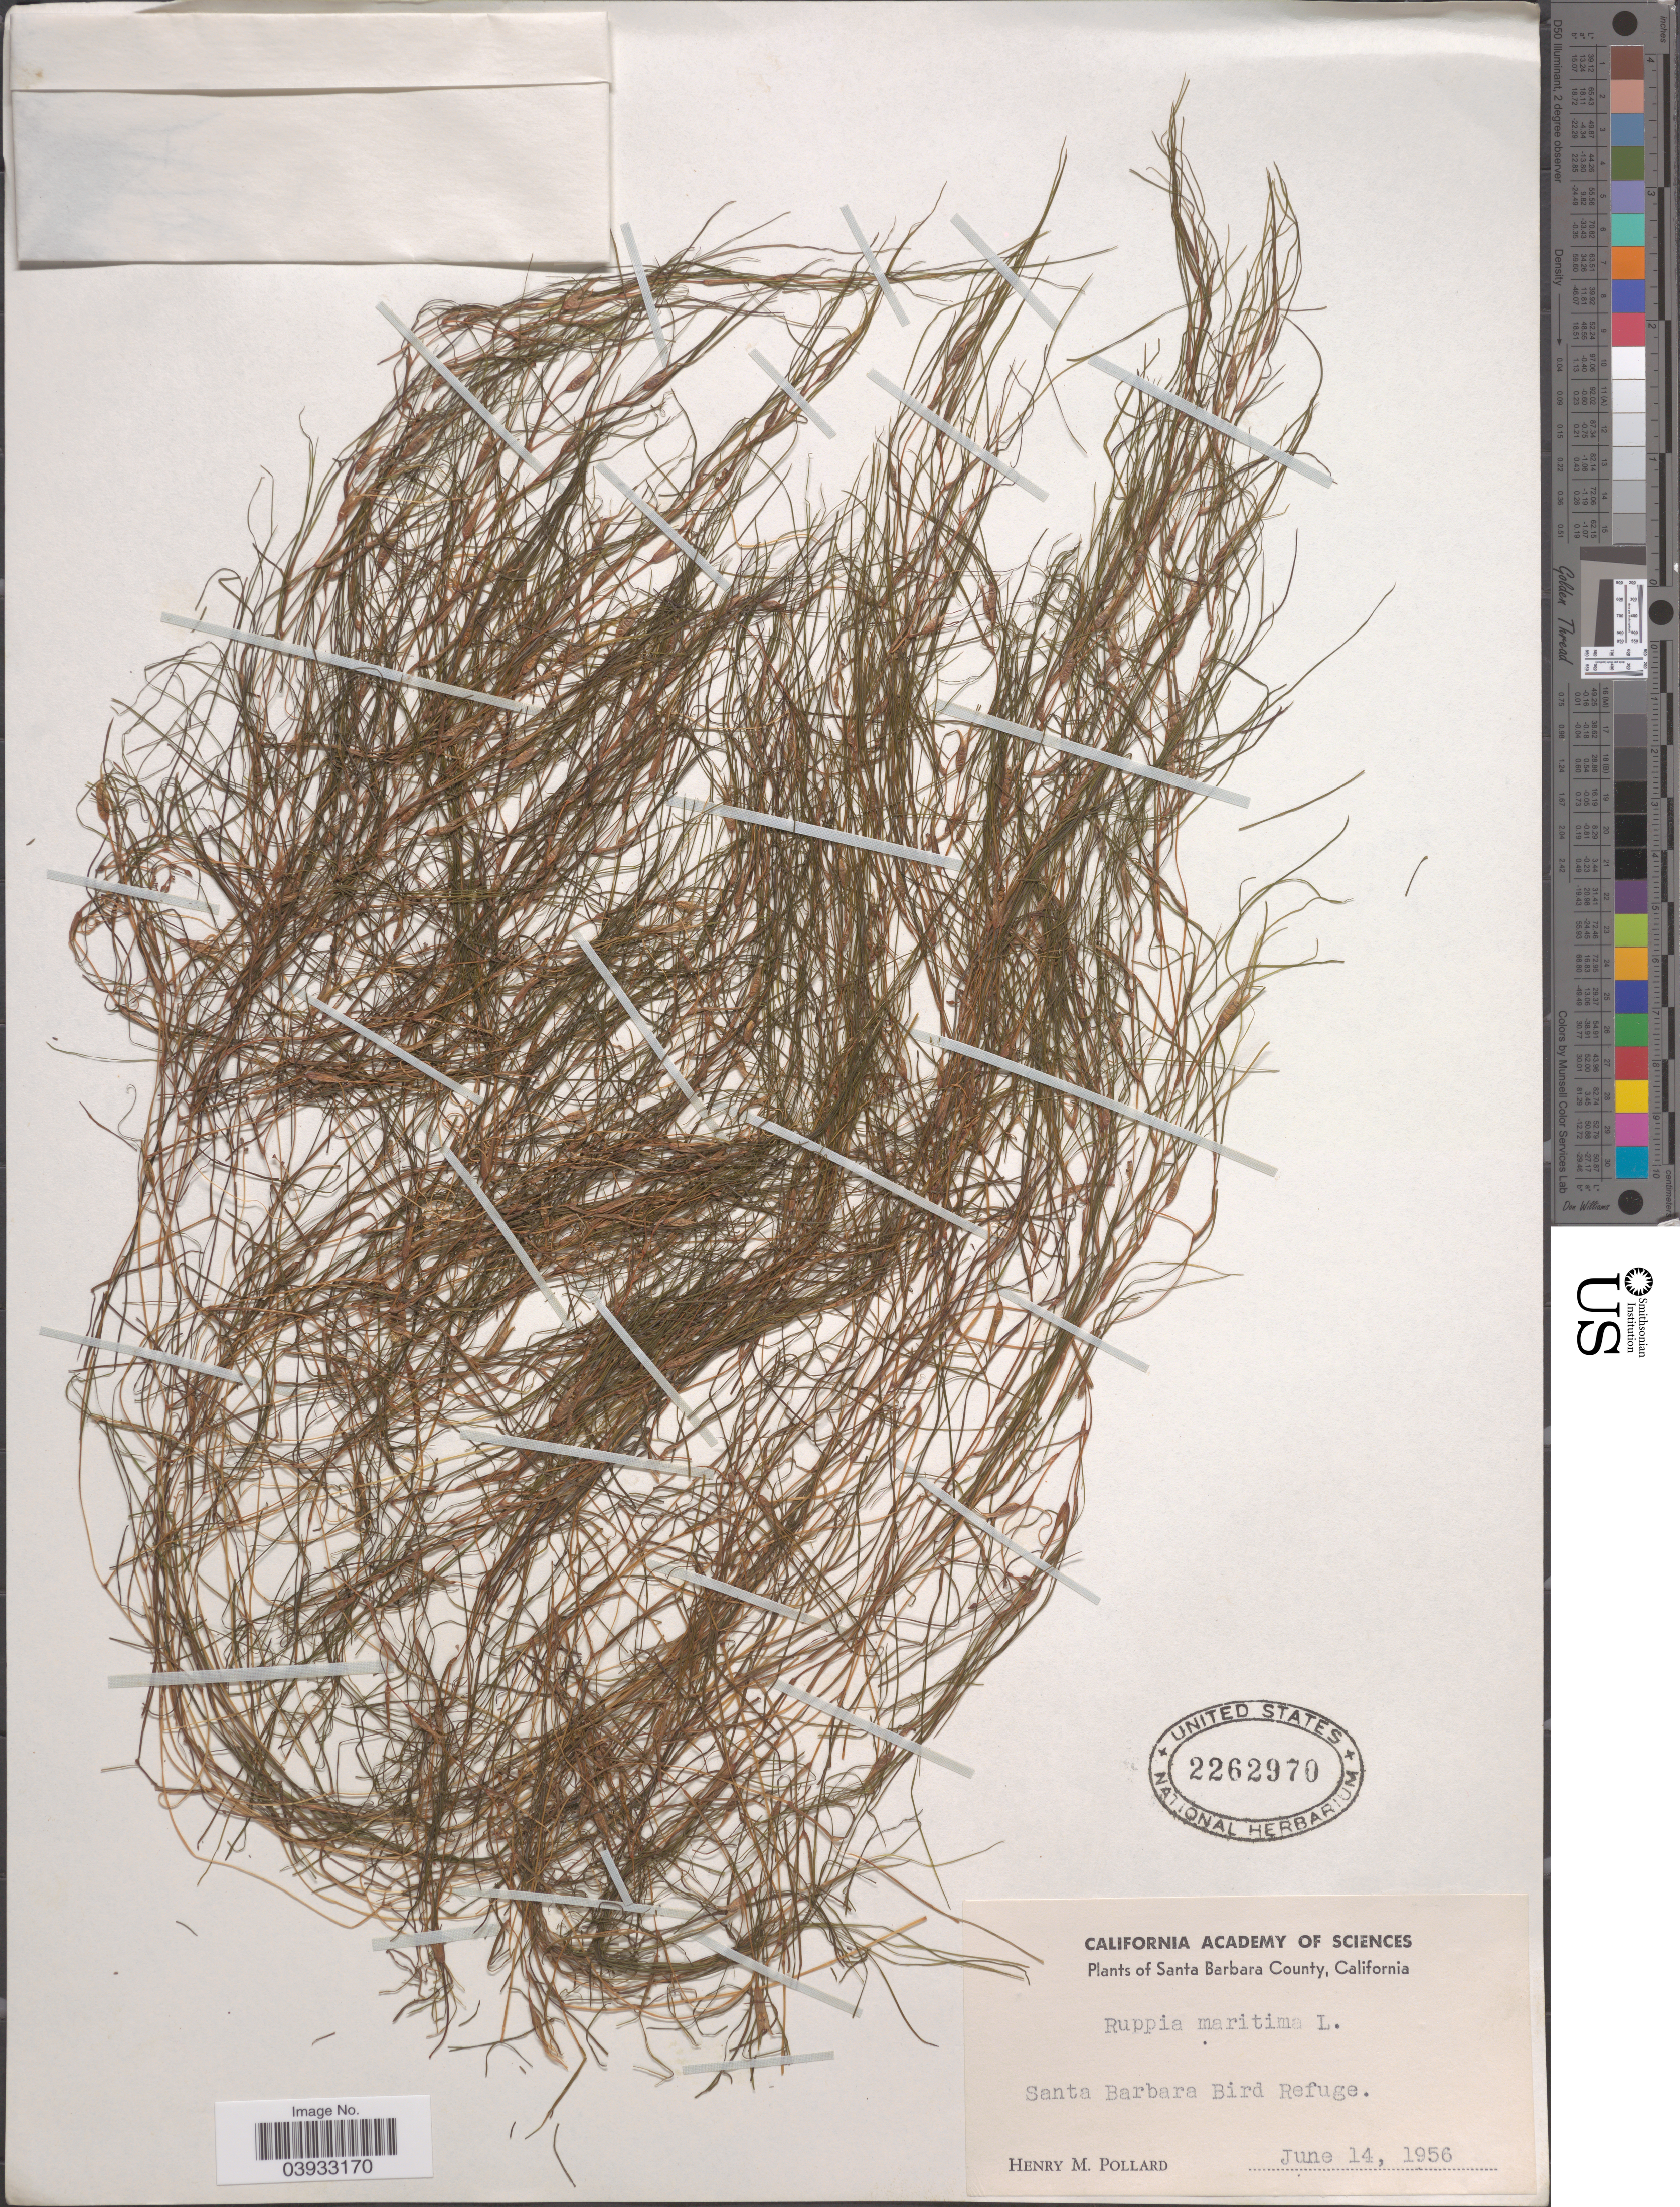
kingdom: Plantae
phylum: Tracheophyta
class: Liliopsida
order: Alismatales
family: Ruppiaceae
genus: Ruppia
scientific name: Ruppia maritima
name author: L.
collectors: H. M. Pollard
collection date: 1956-06-14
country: United States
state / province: California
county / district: Santa Barbara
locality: Santa Barbara County. Santa Barbara Bird Refuge.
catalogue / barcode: US 2262970